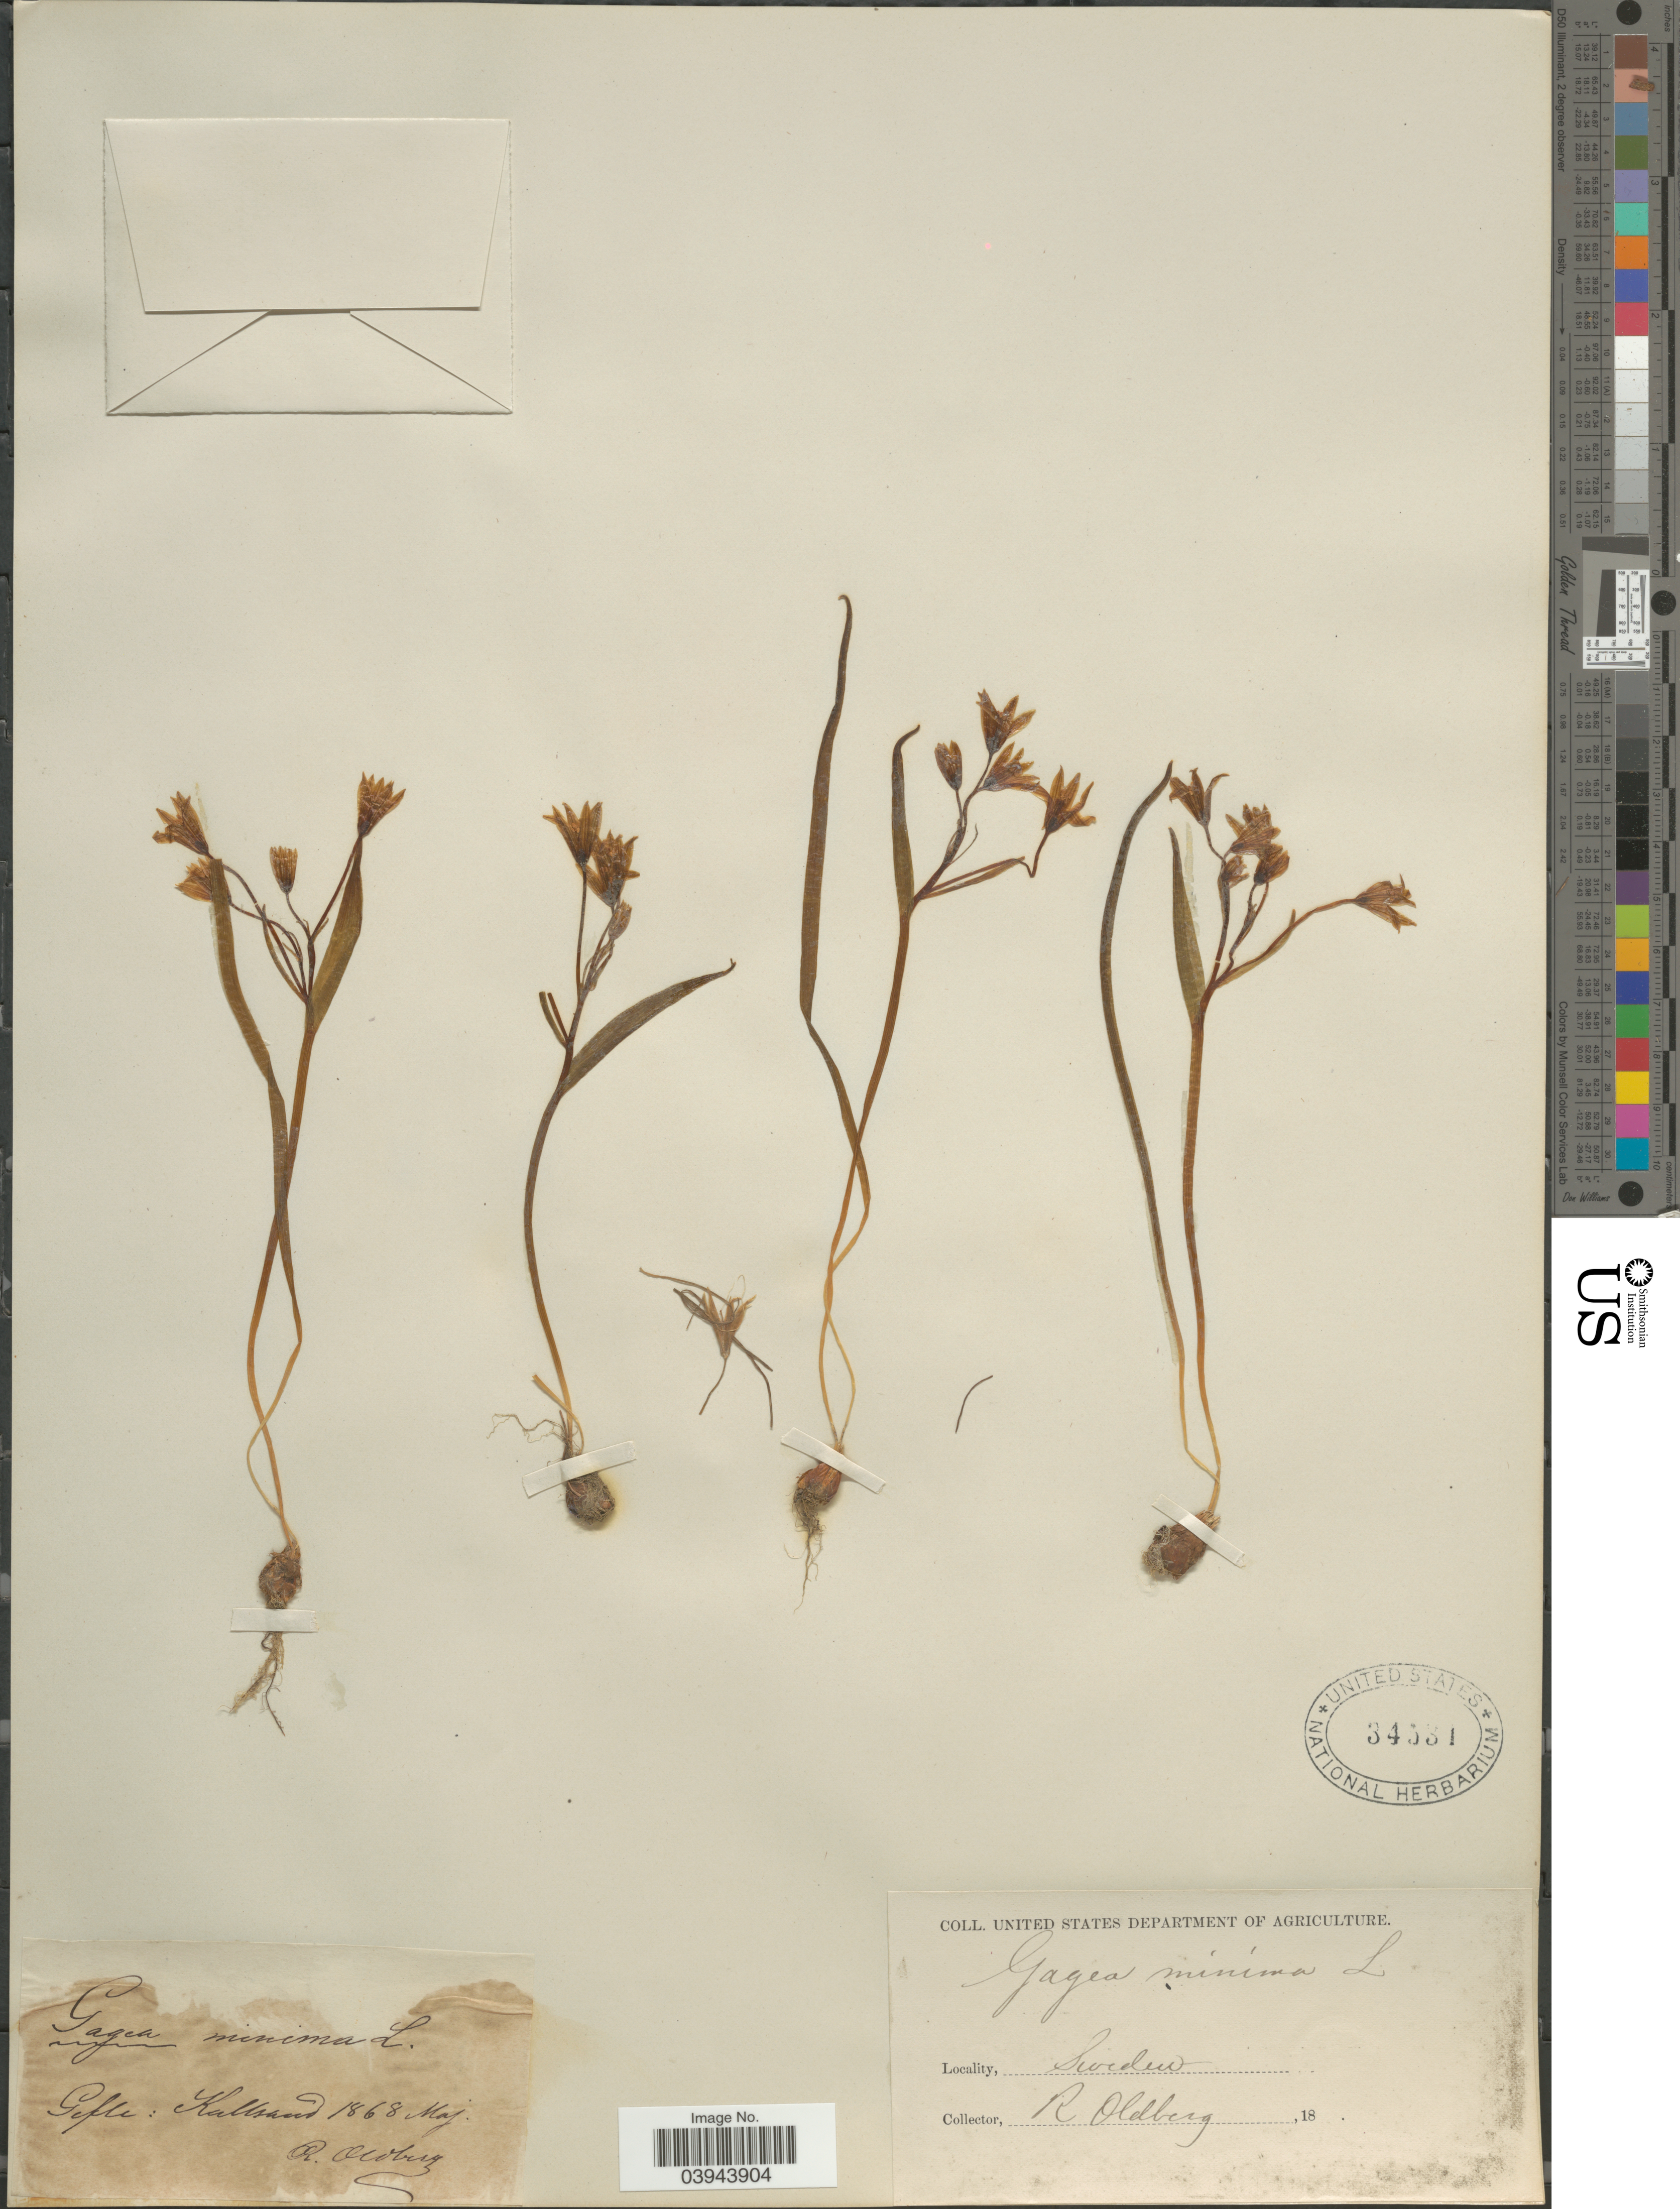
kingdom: Plantae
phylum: Tracheophyta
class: Liliopsida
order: Liliales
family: Liliaceae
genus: Gagea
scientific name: Gagea minima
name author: (L.) Ker Gawl.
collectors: R. Oldberg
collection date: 1868-05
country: Sweden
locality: Gefle: Kullsand.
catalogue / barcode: US 34531